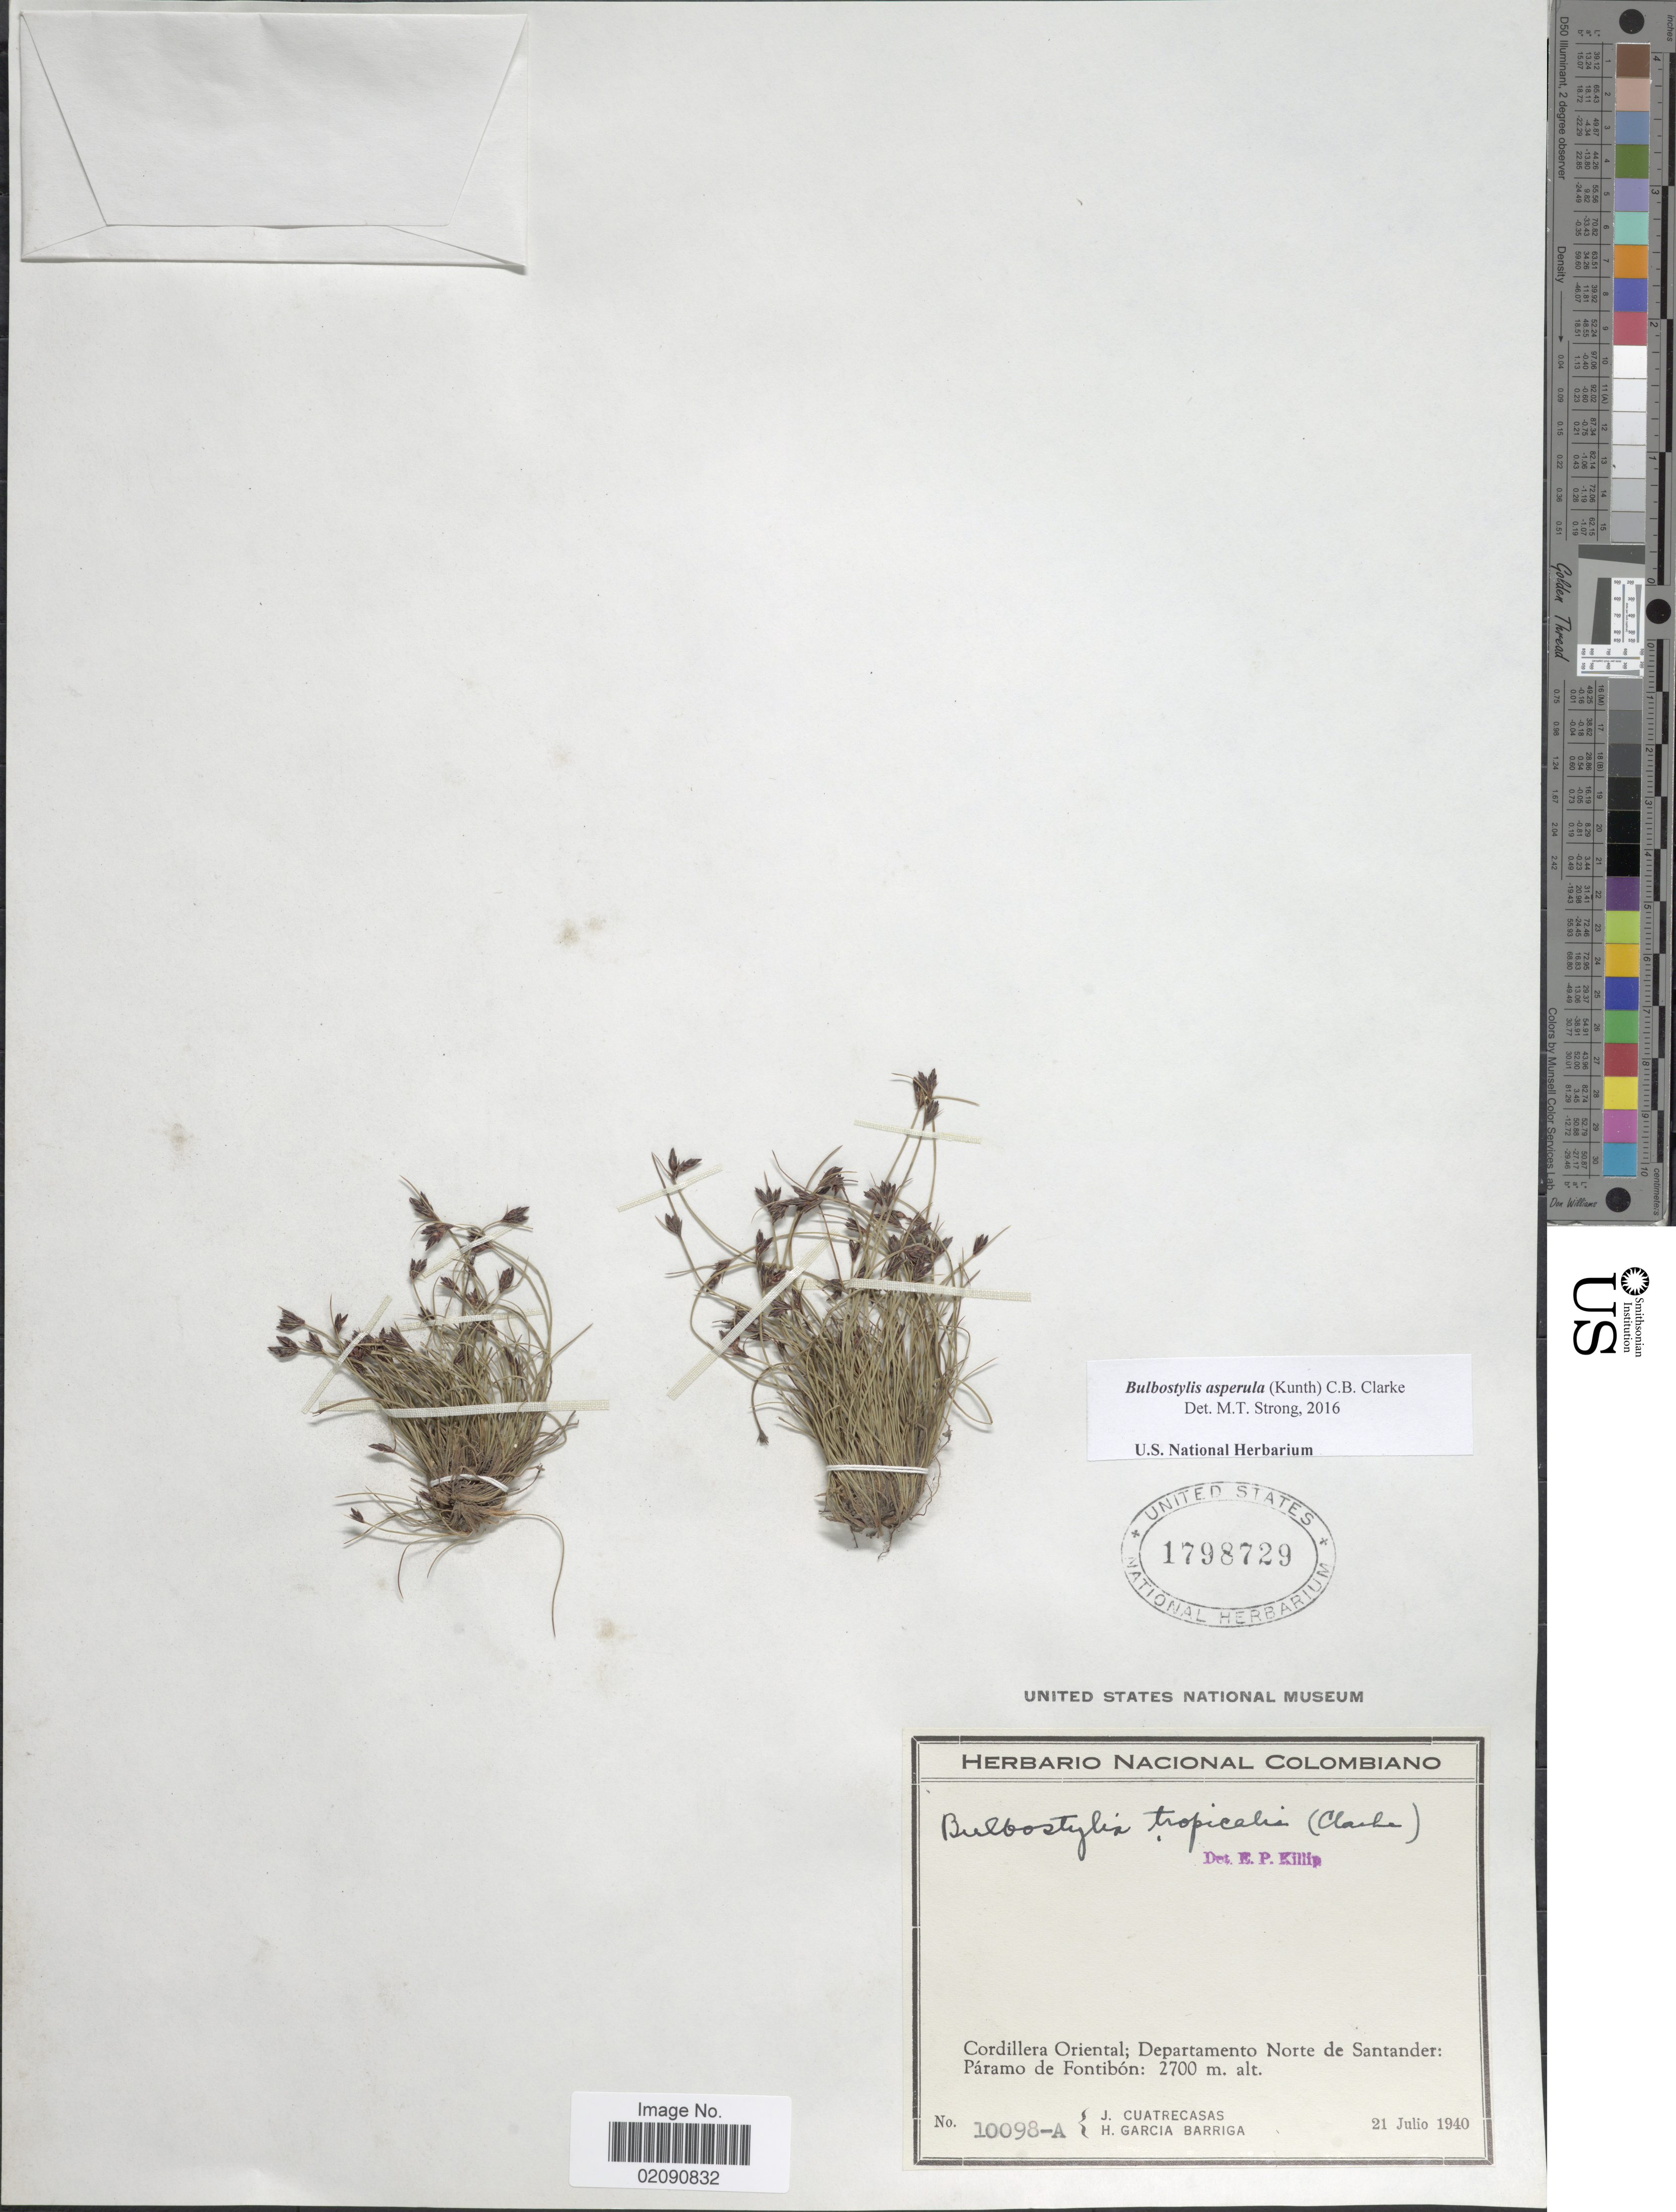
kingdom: Plantae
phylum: Tracheophyta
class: Liliopsida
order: Poales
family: Cyperaceae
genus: Bulbostylis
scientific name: Bulbostylis asperula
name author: (Kunth) C.B. Clarke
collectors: J. Cuatrecasas & H. García Barriga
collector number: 10098-A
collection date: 1940-07-21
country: Colombia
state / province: Norte de Santander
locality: Cordillera Oriental, Paramo de Fontibon.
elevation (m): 2700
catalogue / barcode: US 1798729